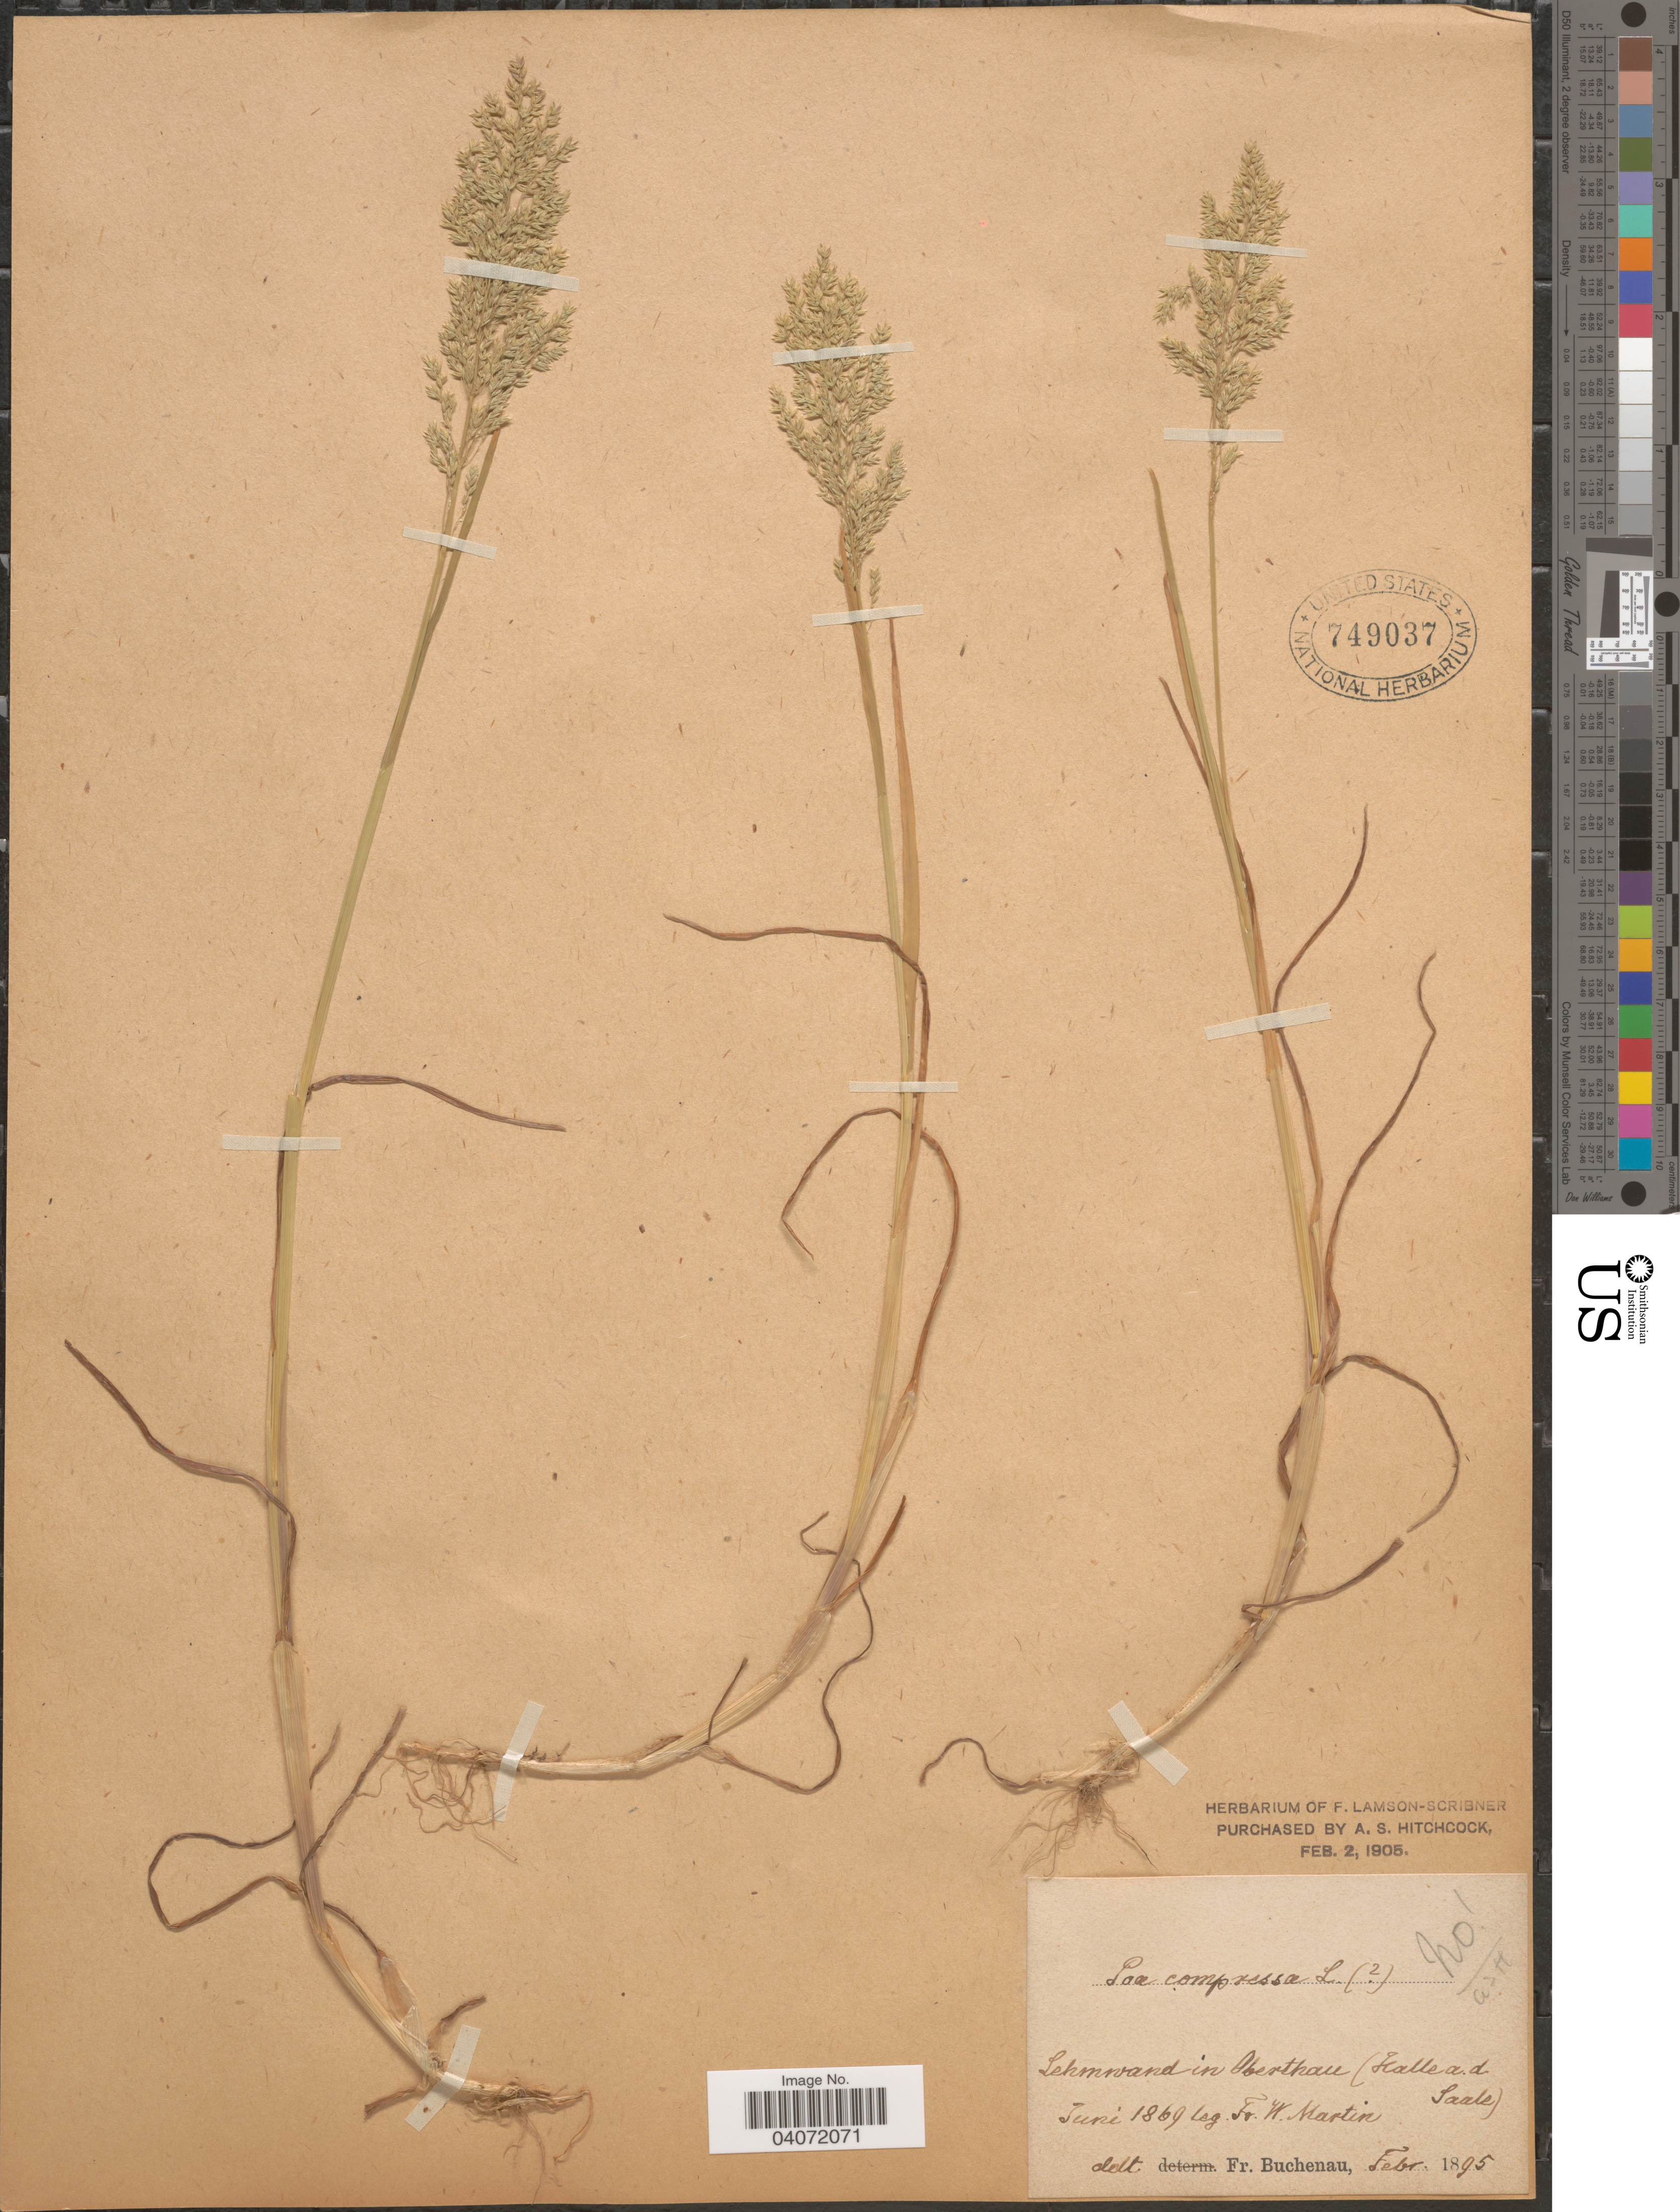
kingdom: Plantae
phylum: Tracheophyta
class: Liliopsida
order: Poales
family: Poaceae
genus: Poa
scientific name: Poa compressa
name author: L.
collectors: F. Martin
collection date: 1869-06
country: Germany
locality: Lehmwand in Oberthau (Halle a.d. Saale).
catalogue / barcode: US 749037